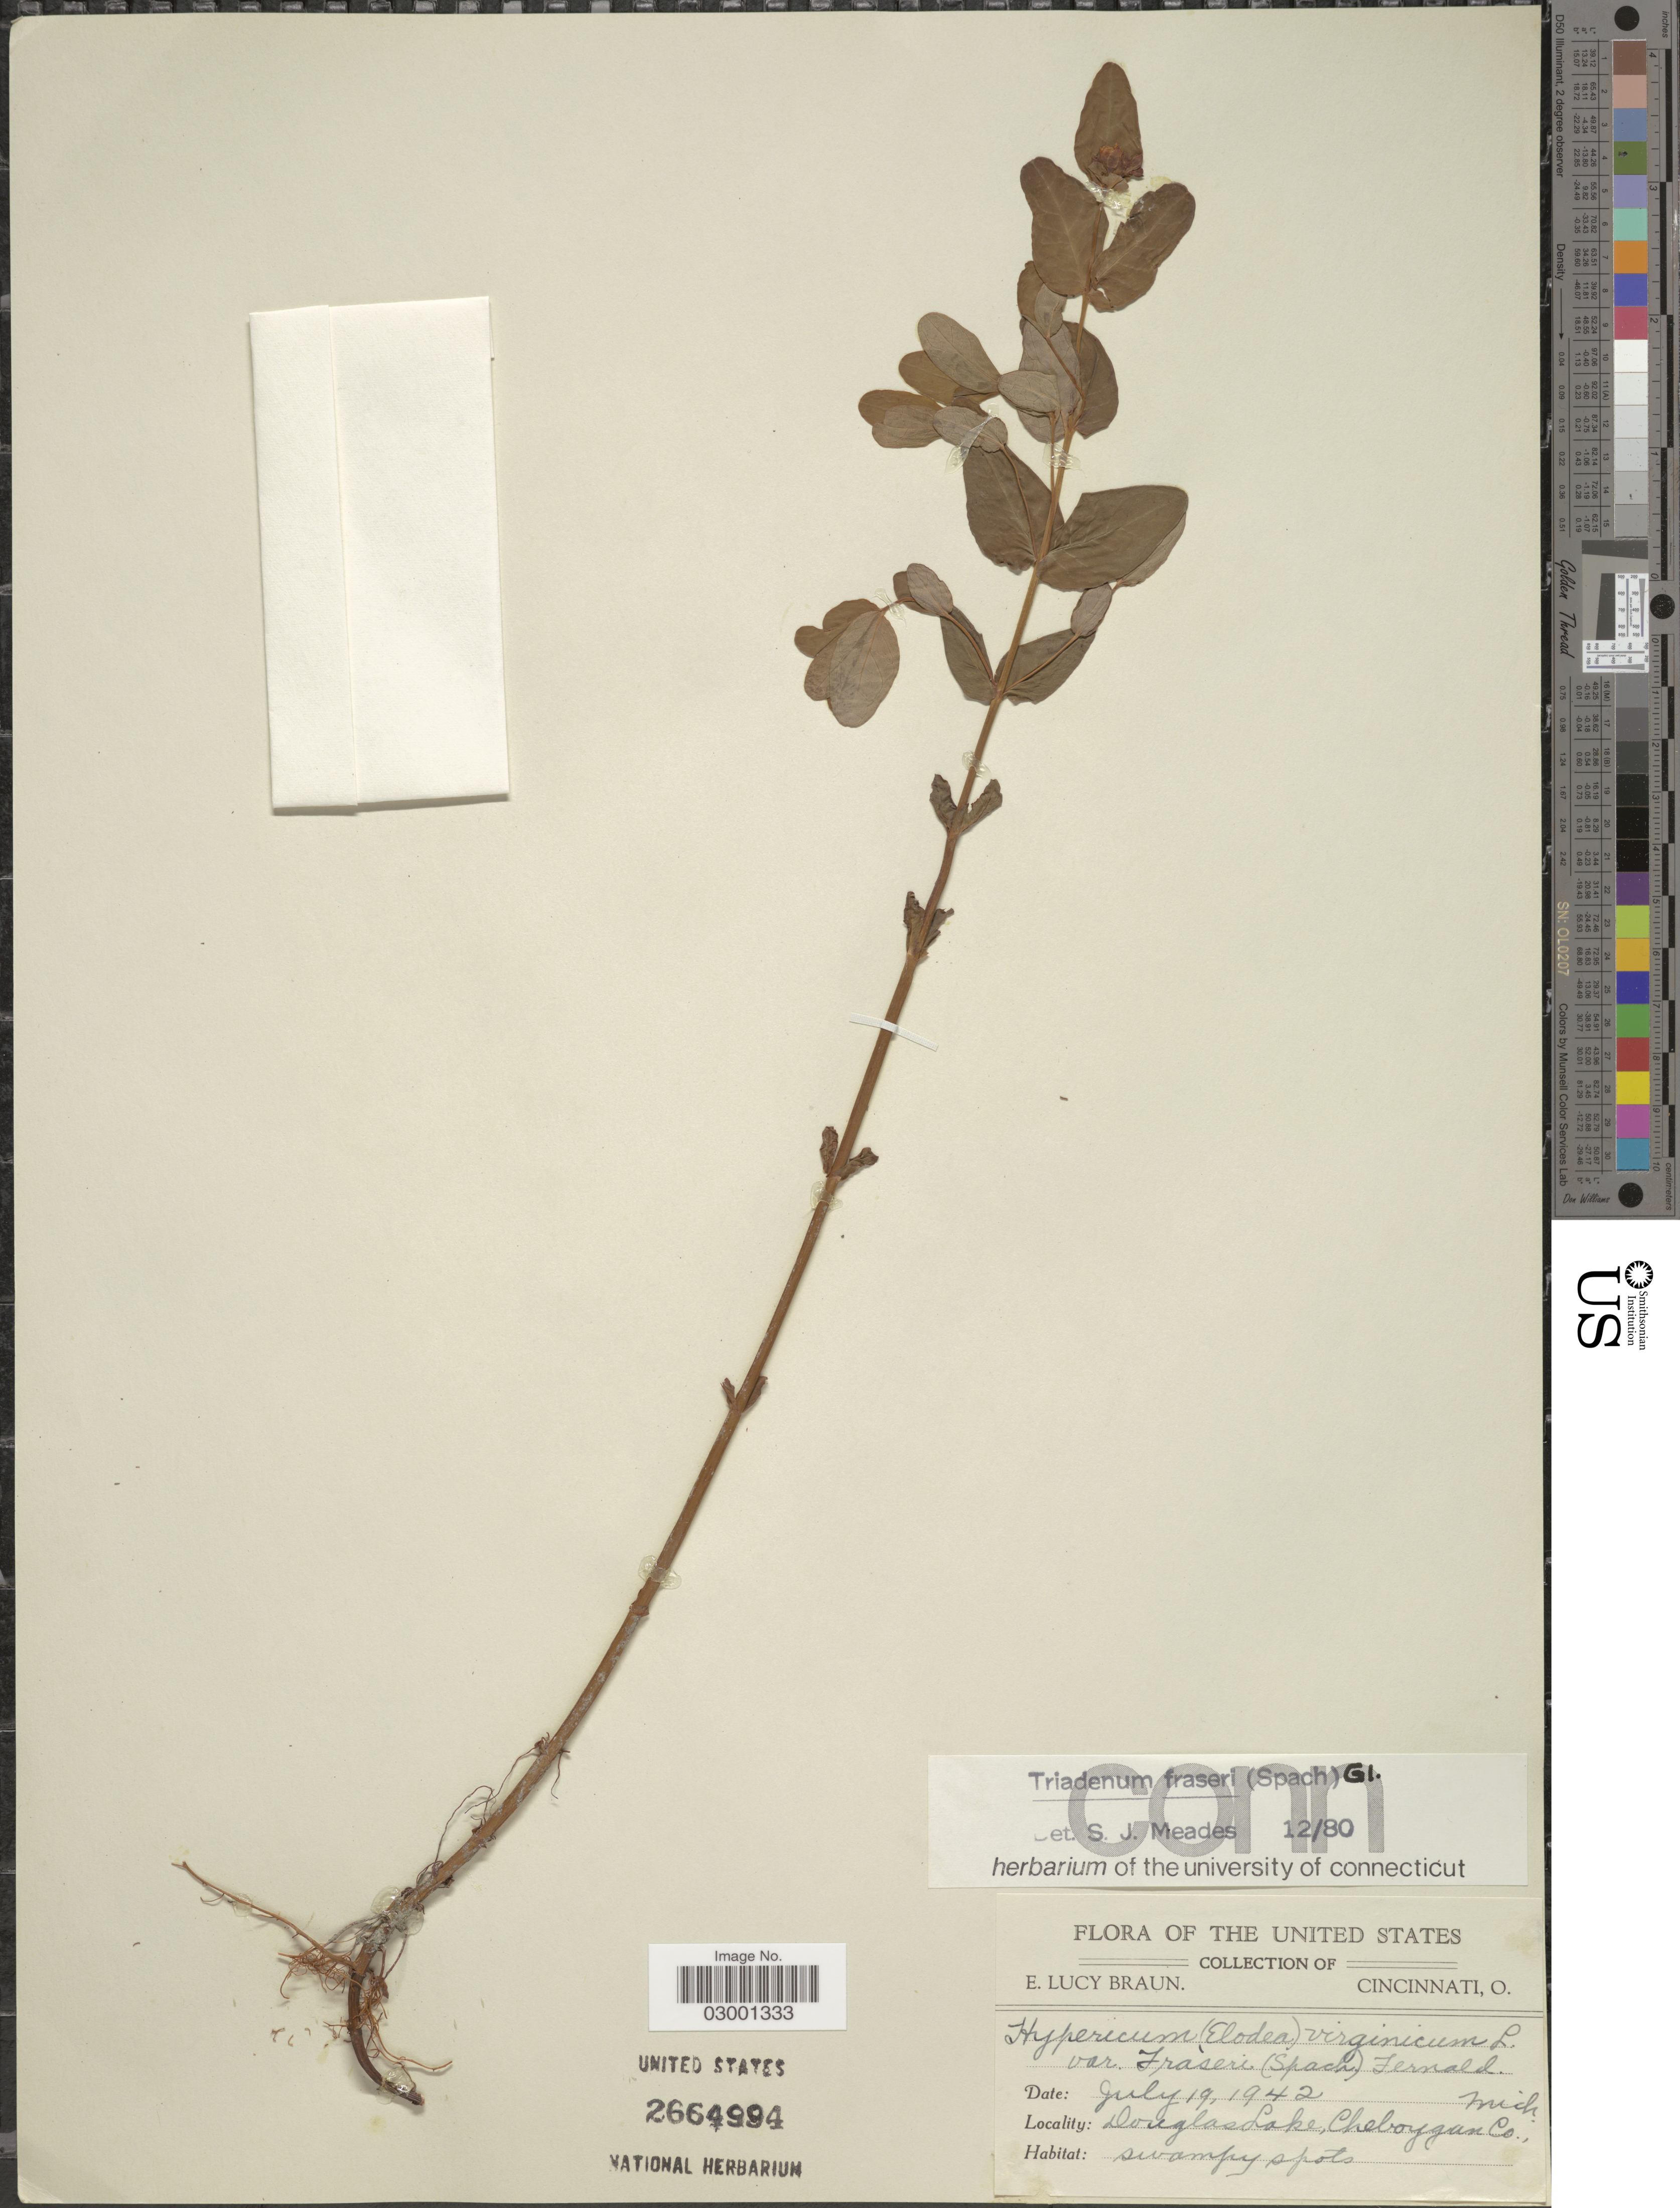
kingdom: Plantae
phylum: Tracheophyta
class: Magnoliopsida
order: Malpighiales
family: Hypericaceae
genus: Hypericum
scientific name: Hypericum fraseri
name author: Steud.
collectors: E. L. Braun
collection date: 1942-07-19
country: United States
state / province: Michigan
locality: Douglas Lake, Cheboygan Co.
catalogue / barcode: US 2664994